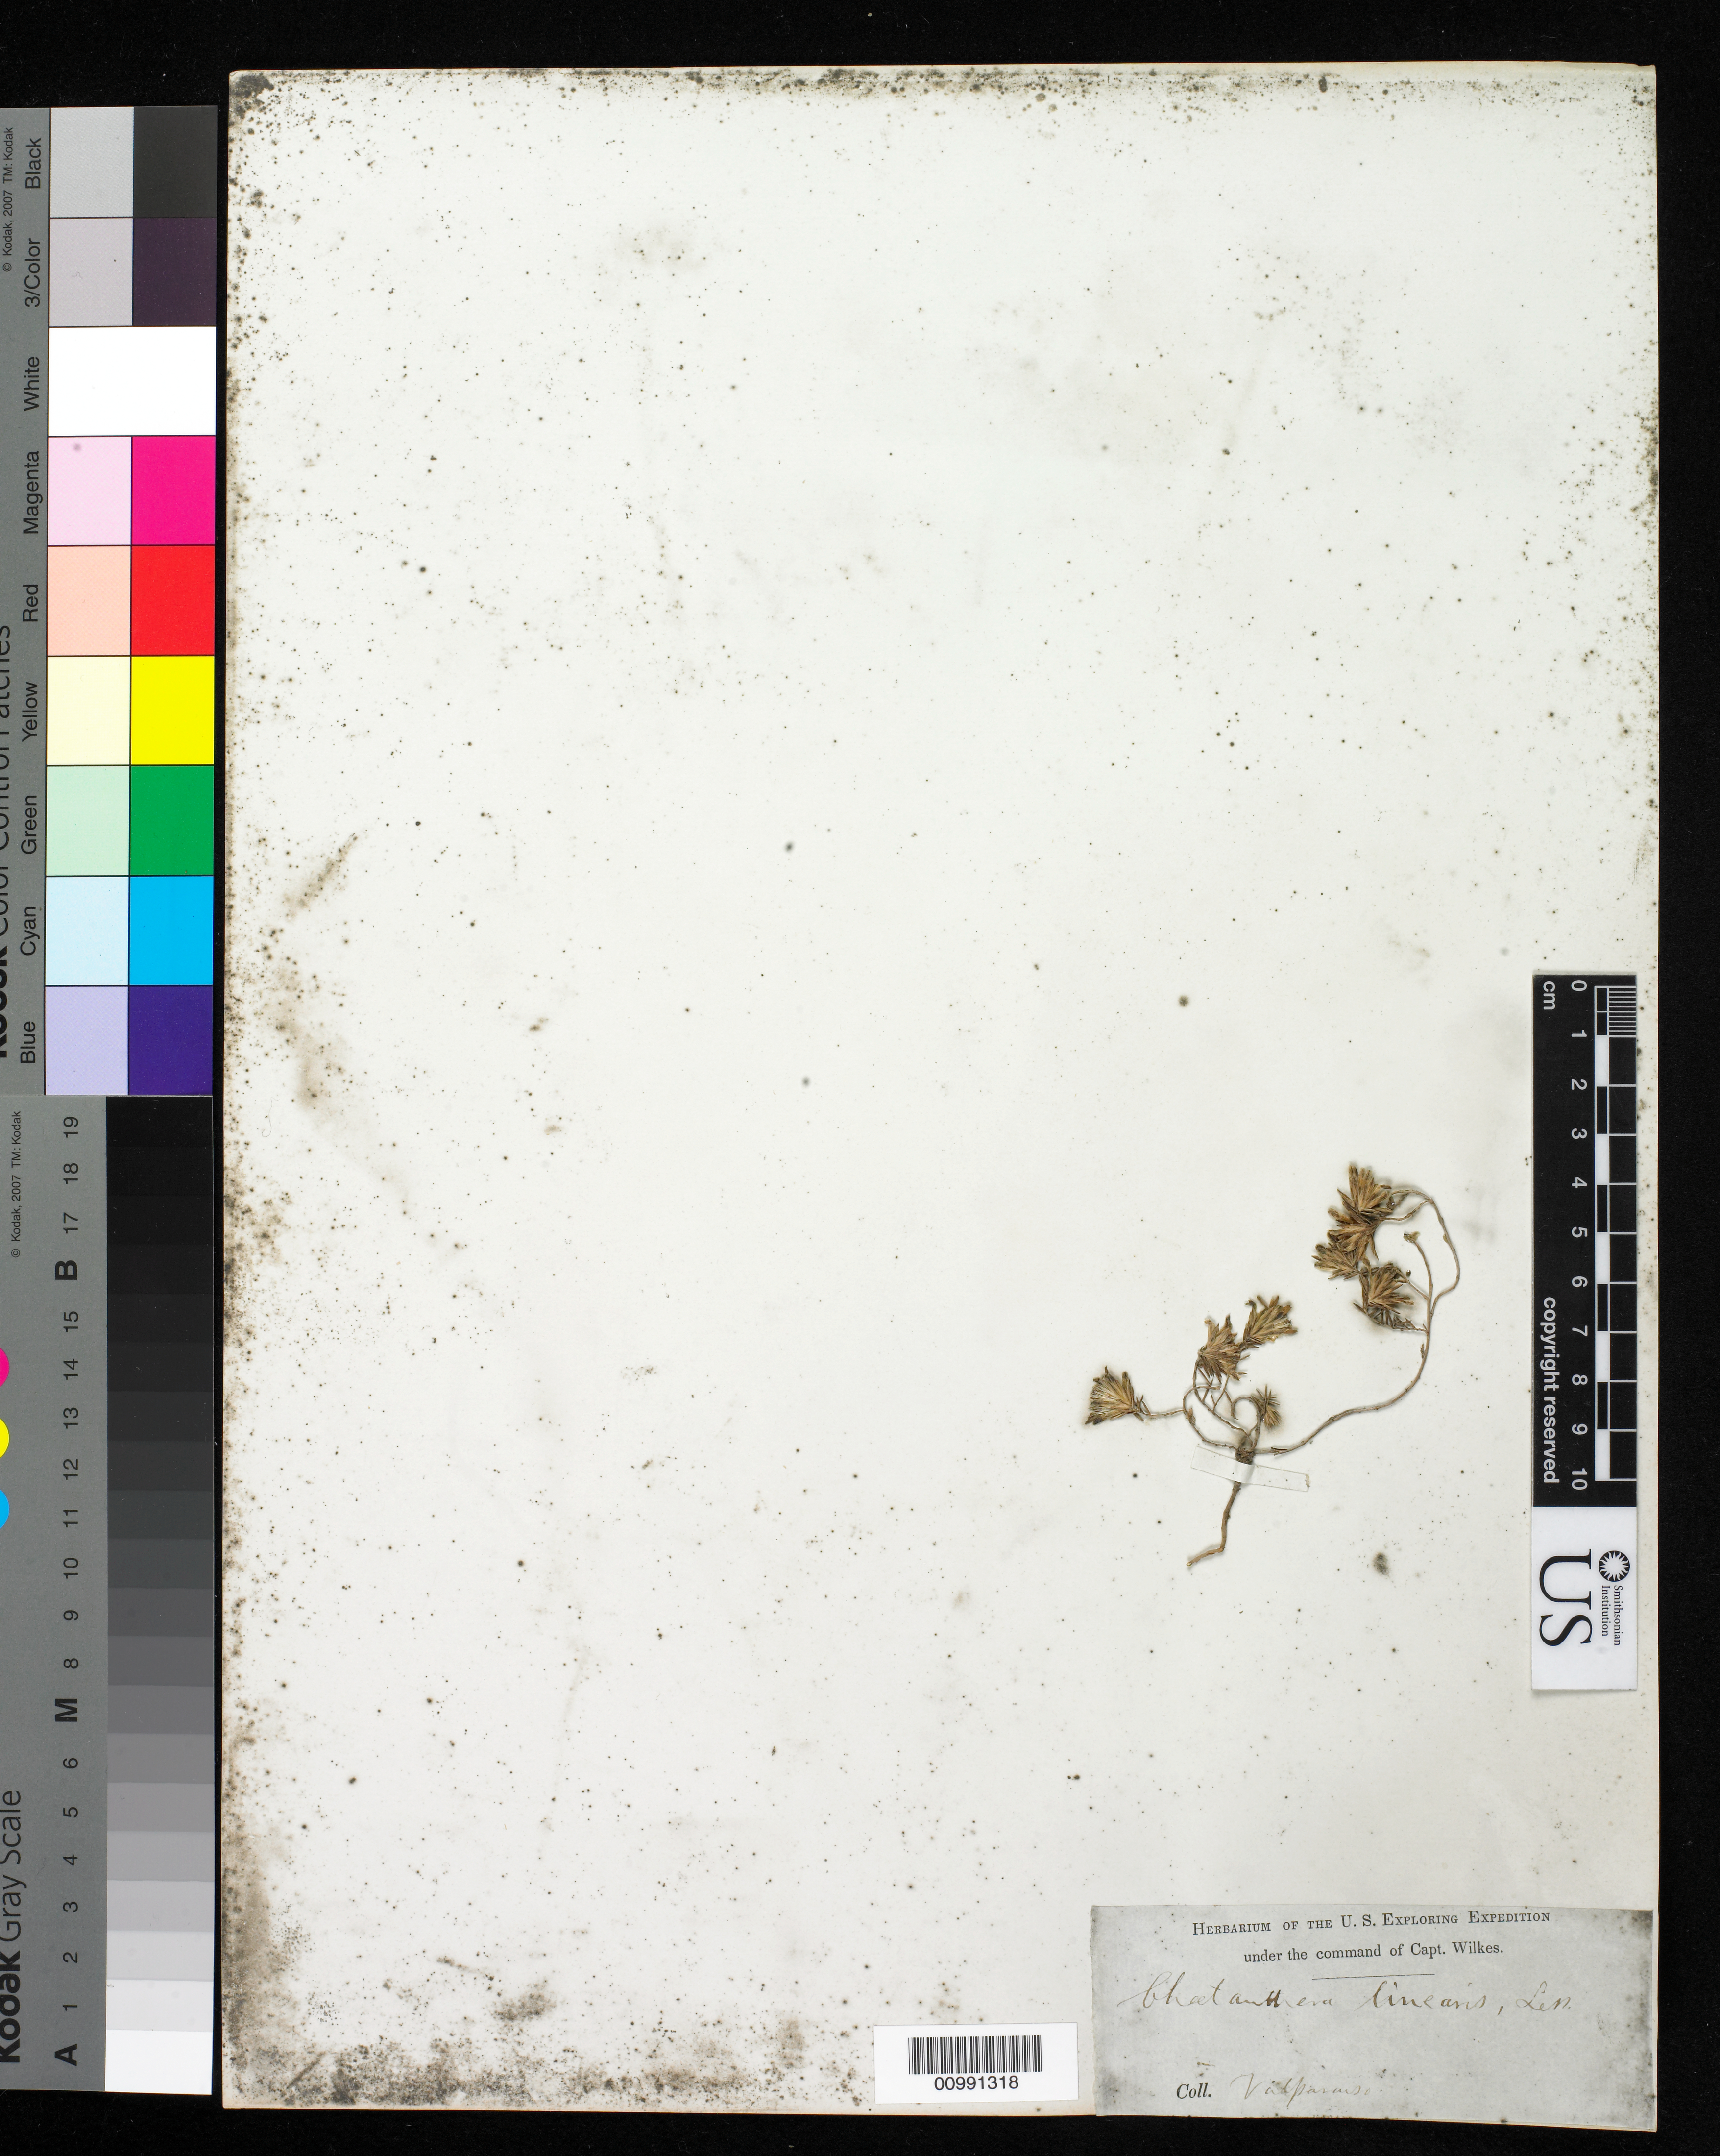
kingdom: Plantae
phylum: Tracheophyta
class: Magnoliopsida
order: Asterales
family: Asteraceae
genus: Chaetanthera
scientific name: Chaetanthera linearis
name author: Poepp. ex Less.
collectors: Wilkes Explor. Exped.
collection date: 1838/1842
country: Chile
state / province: Valparaíso (V)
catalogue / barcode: US 98545